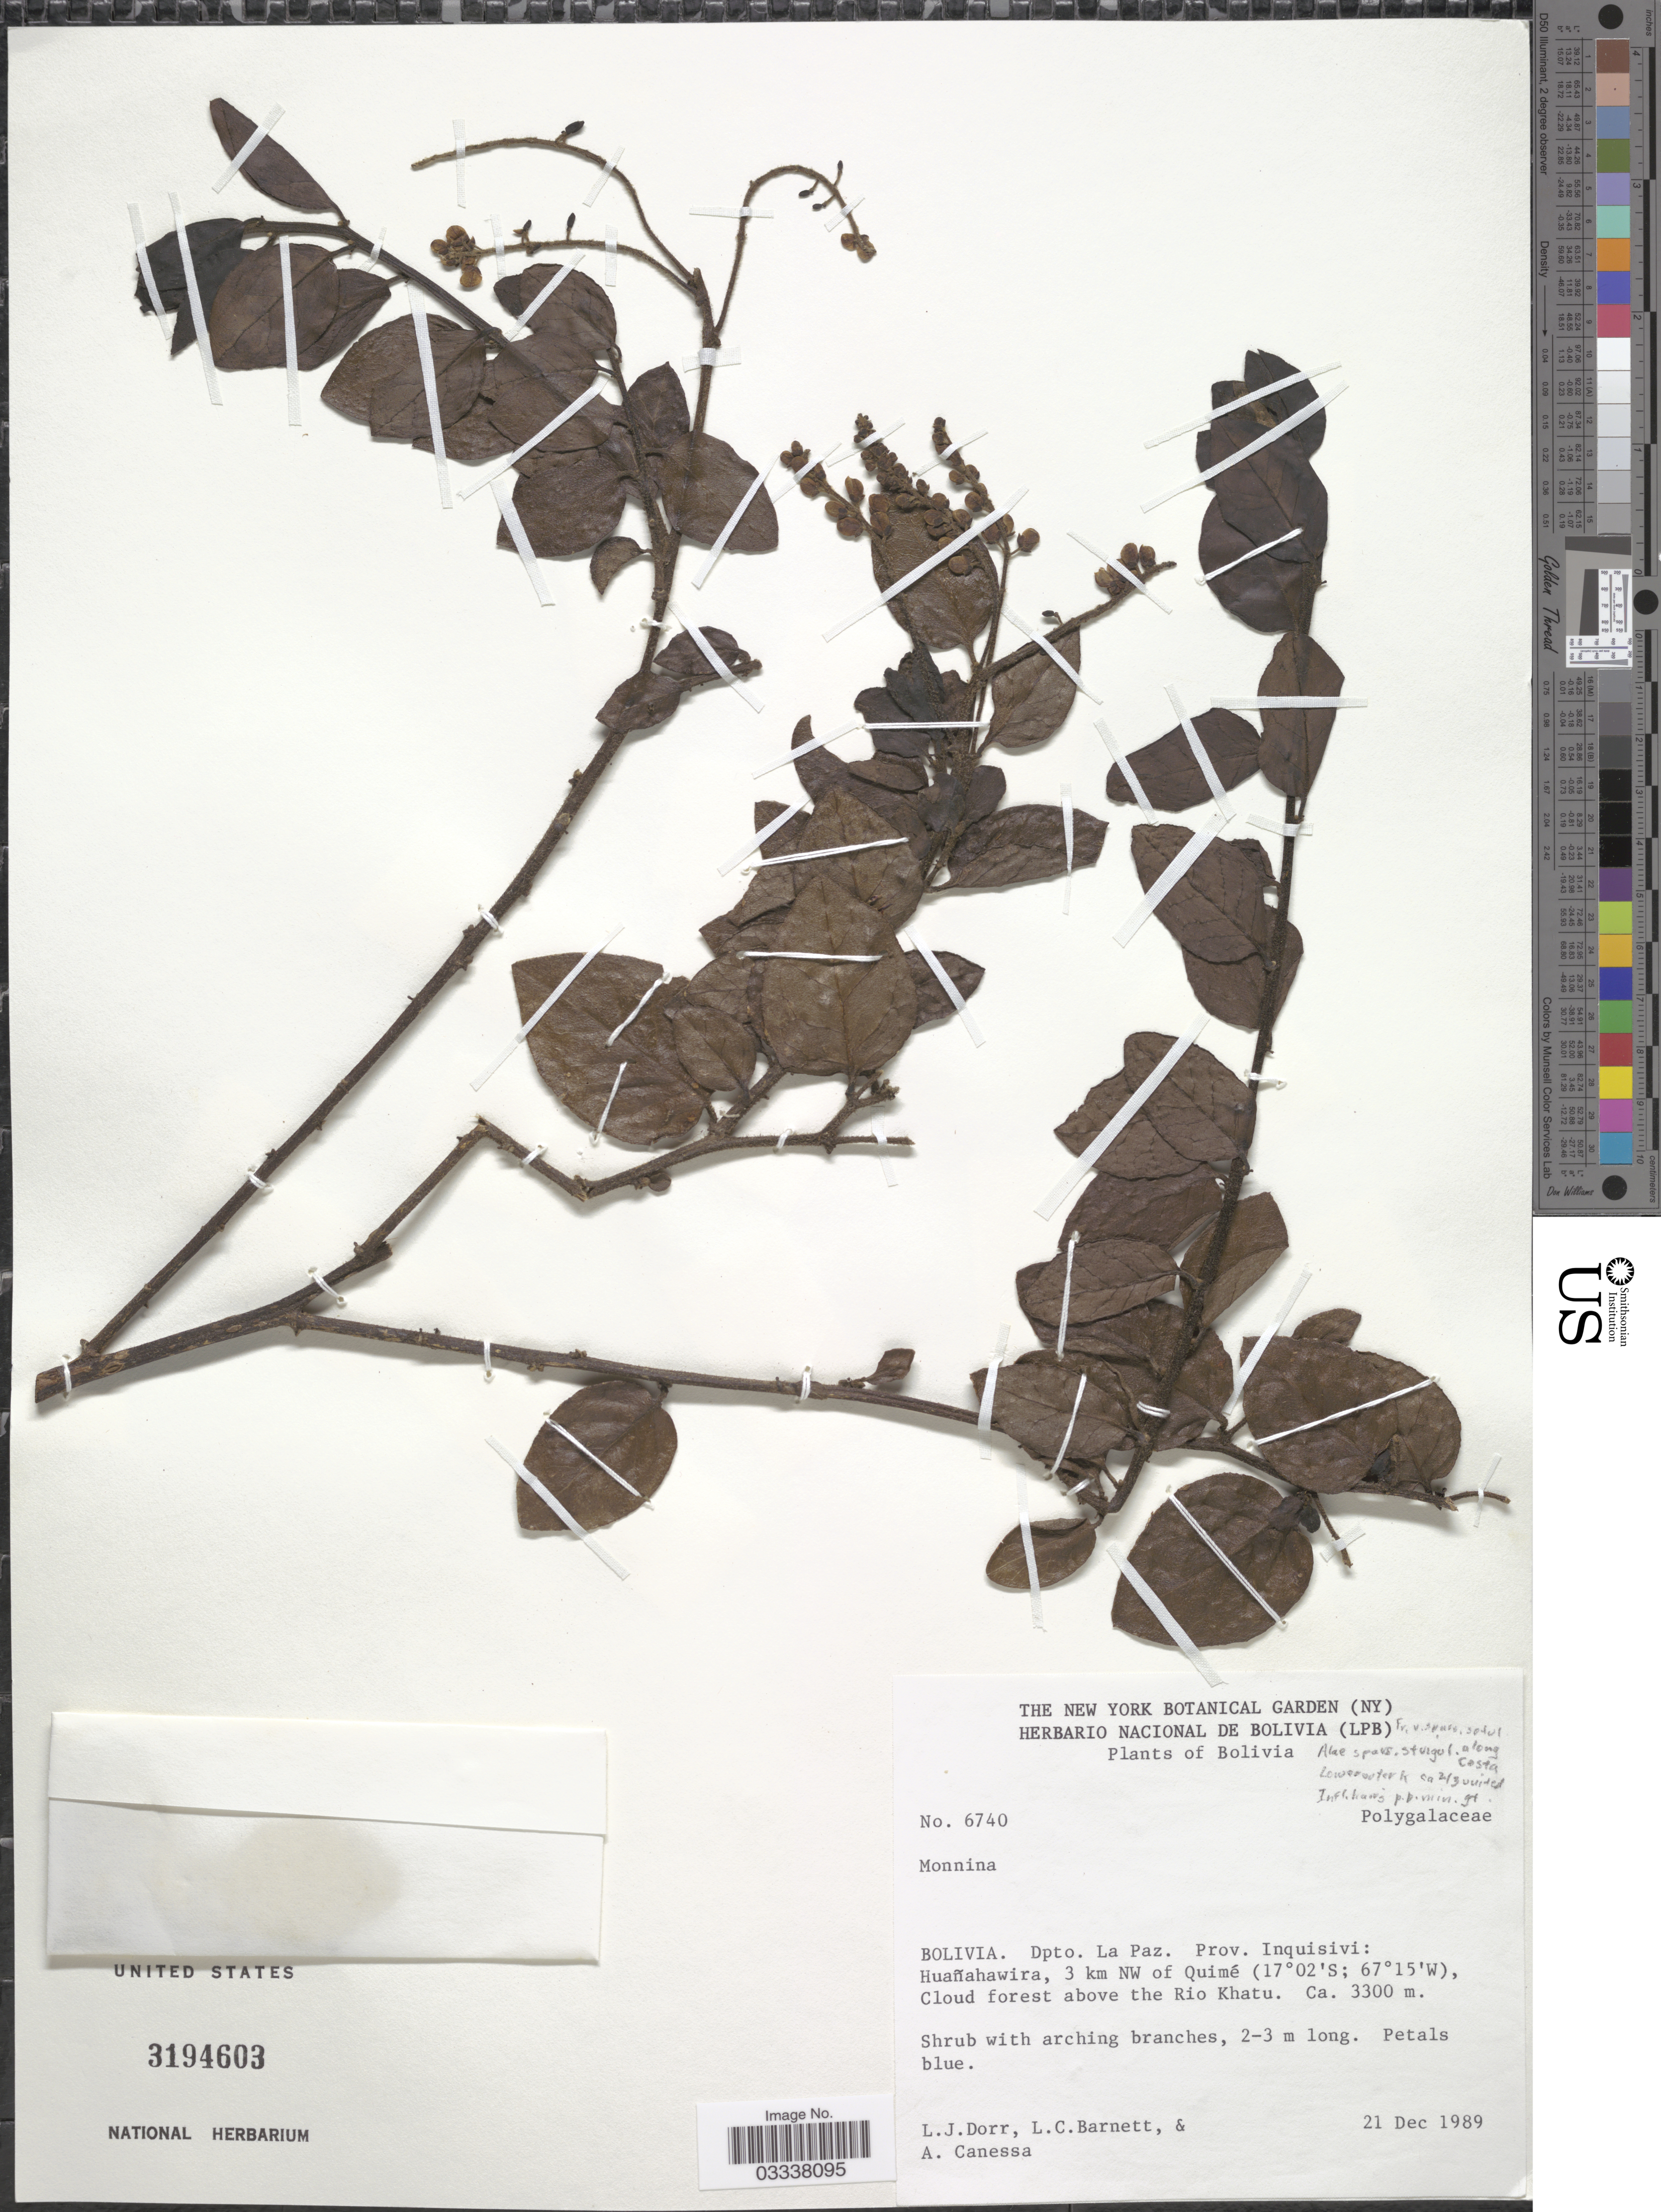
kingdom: Plantae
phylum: Tracheophyta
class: Magnoliopsida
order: Fabales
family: Polygalaceae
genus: Monnina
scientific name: Monnina sp.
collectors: L. J. Dorr, L. C. Barnett & A. Canessa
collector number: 6740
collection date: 1989-12-21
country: Bolivia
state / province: La Paz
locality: Dpto. La Paz. Prov. Inquisivi: Huañahawira, 3 km NW of Quimé. Cloud forest above the Rio Khatu.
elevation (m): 3300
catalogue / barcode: US 3194603